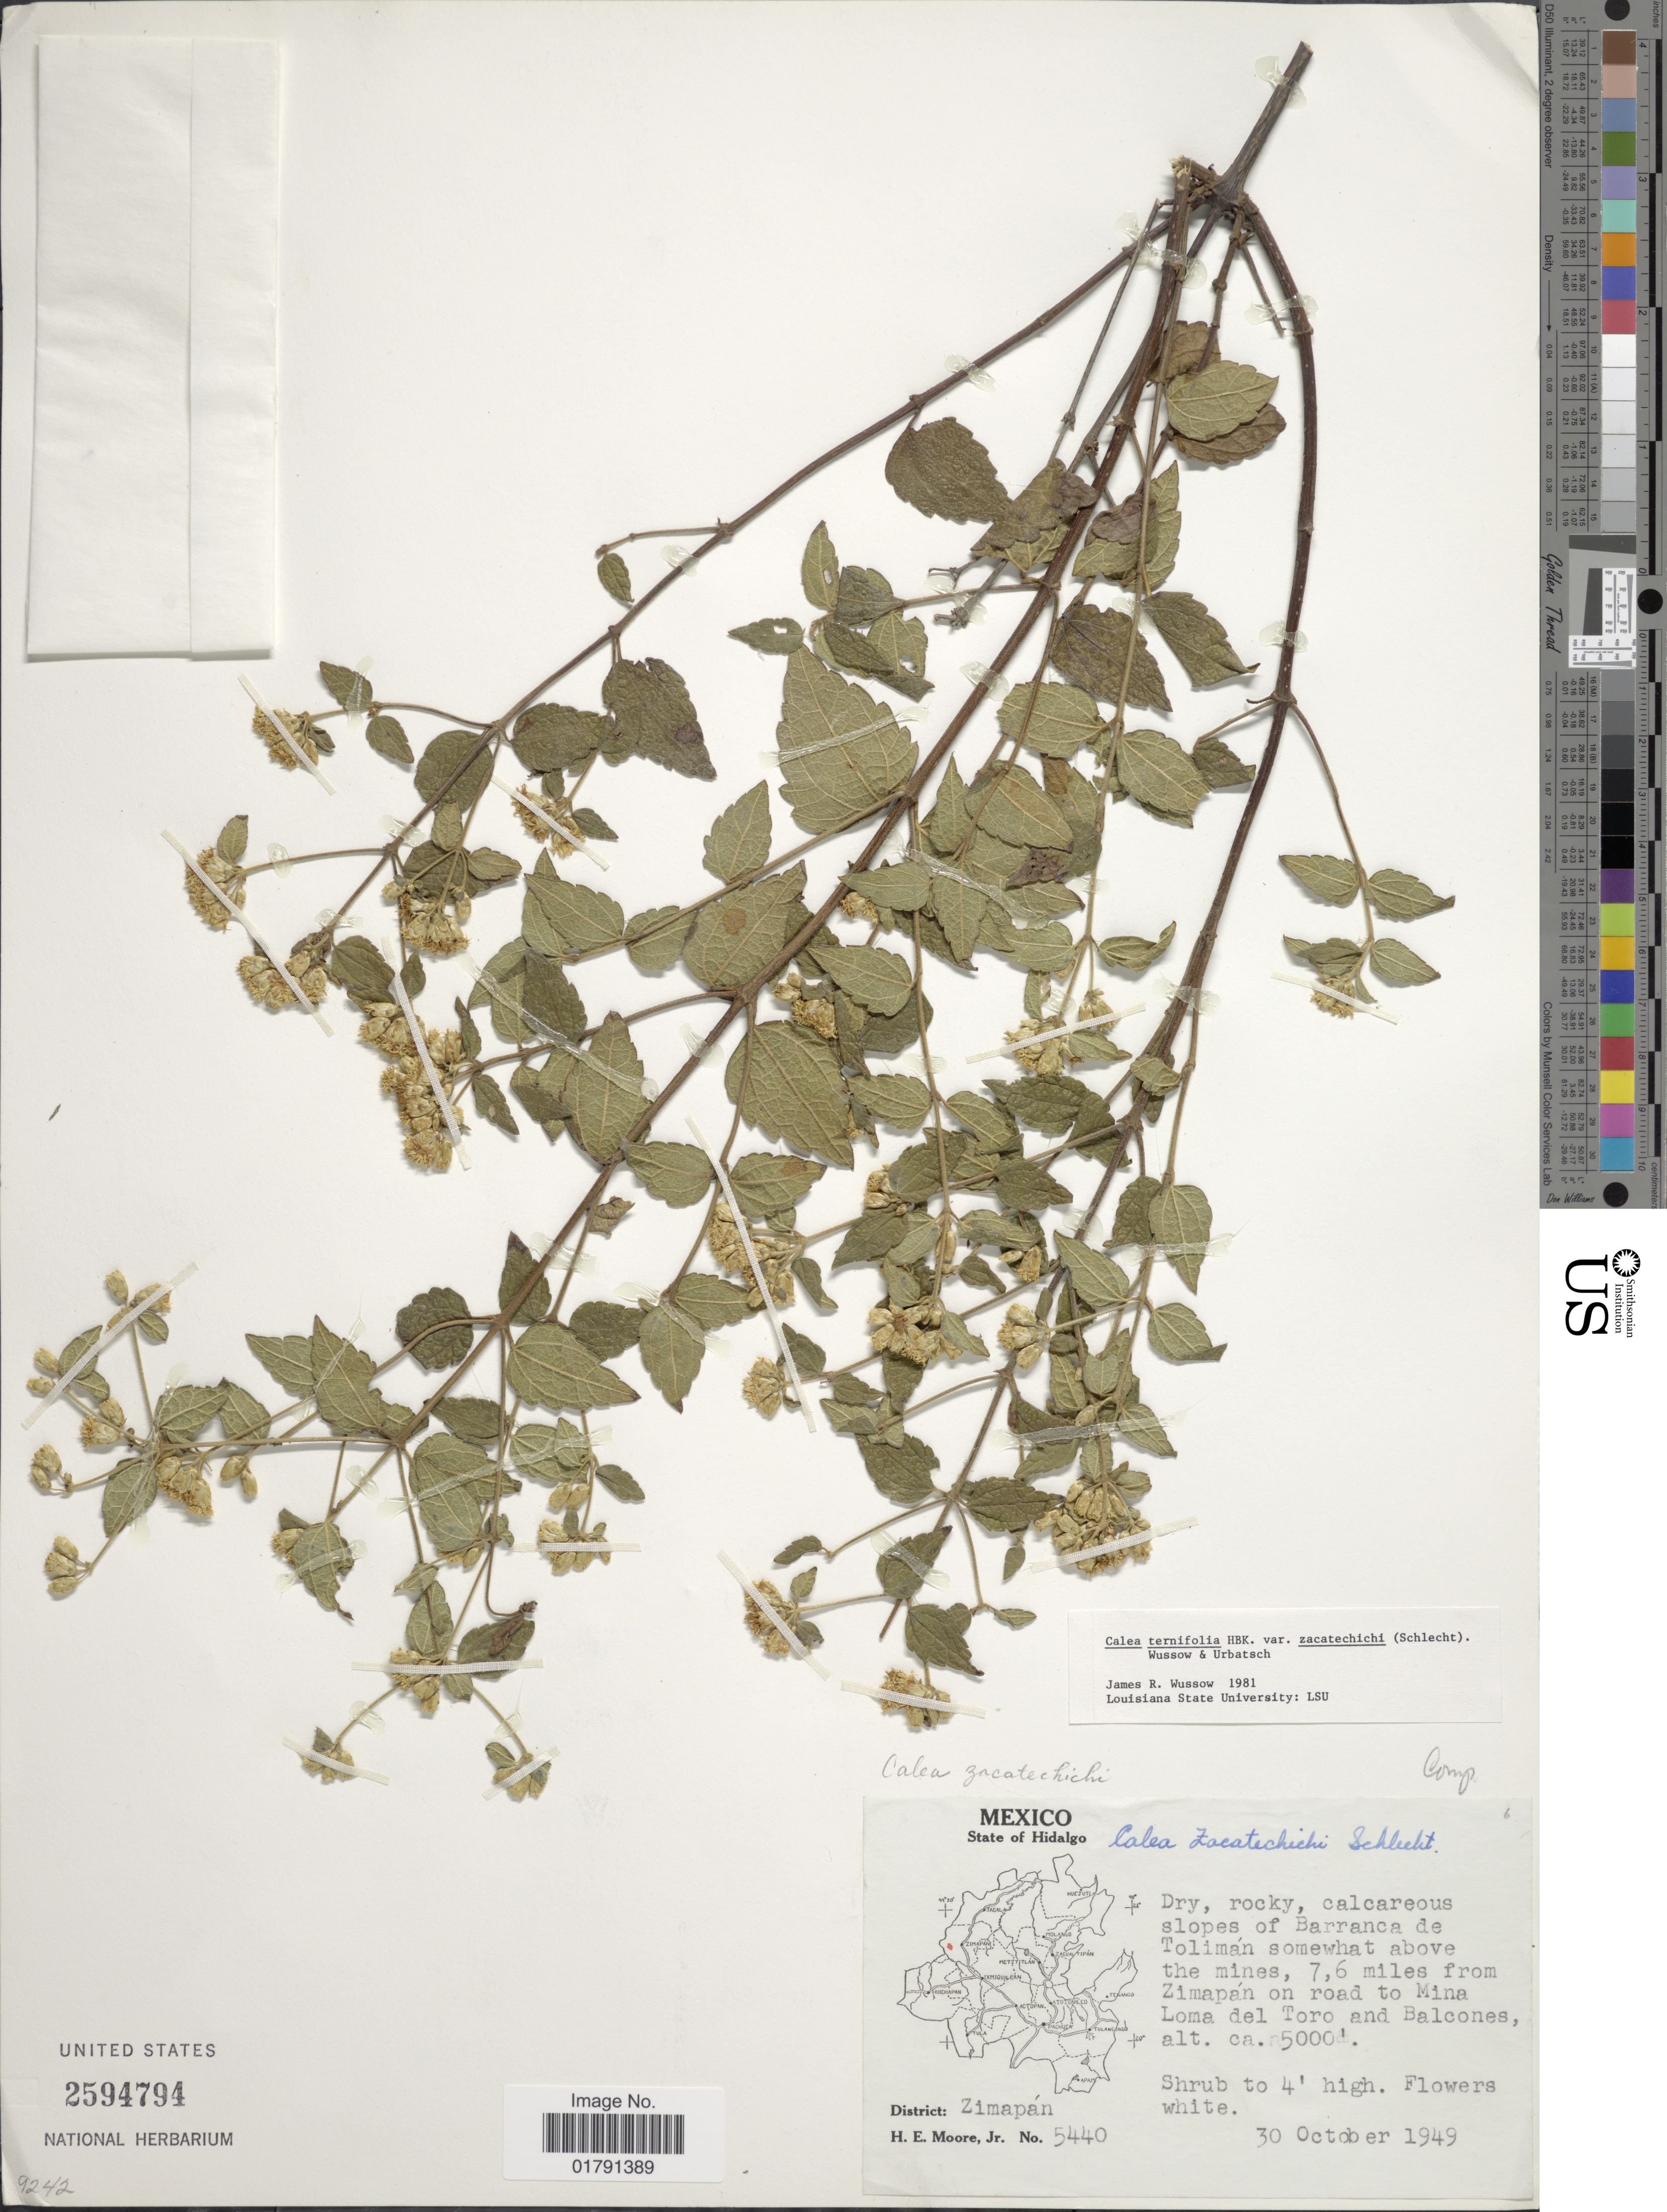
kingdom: Plantae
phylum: Tracheophyta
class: Magnoliopsida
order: Asterales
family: Asteraceae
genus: Calea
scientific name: Calea ternifolia var. zacatechichi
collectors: H. Moore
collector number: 5440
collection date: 1949-10-30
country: Mexico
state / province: Hidalgo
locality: Slopes of Barranca de Toliman somewhat above the mines, 7.6 miles from Zimapan on road to Mina Loma del Toro and Balcones, District Zimapan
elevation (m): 1524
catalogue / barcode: US 2594794